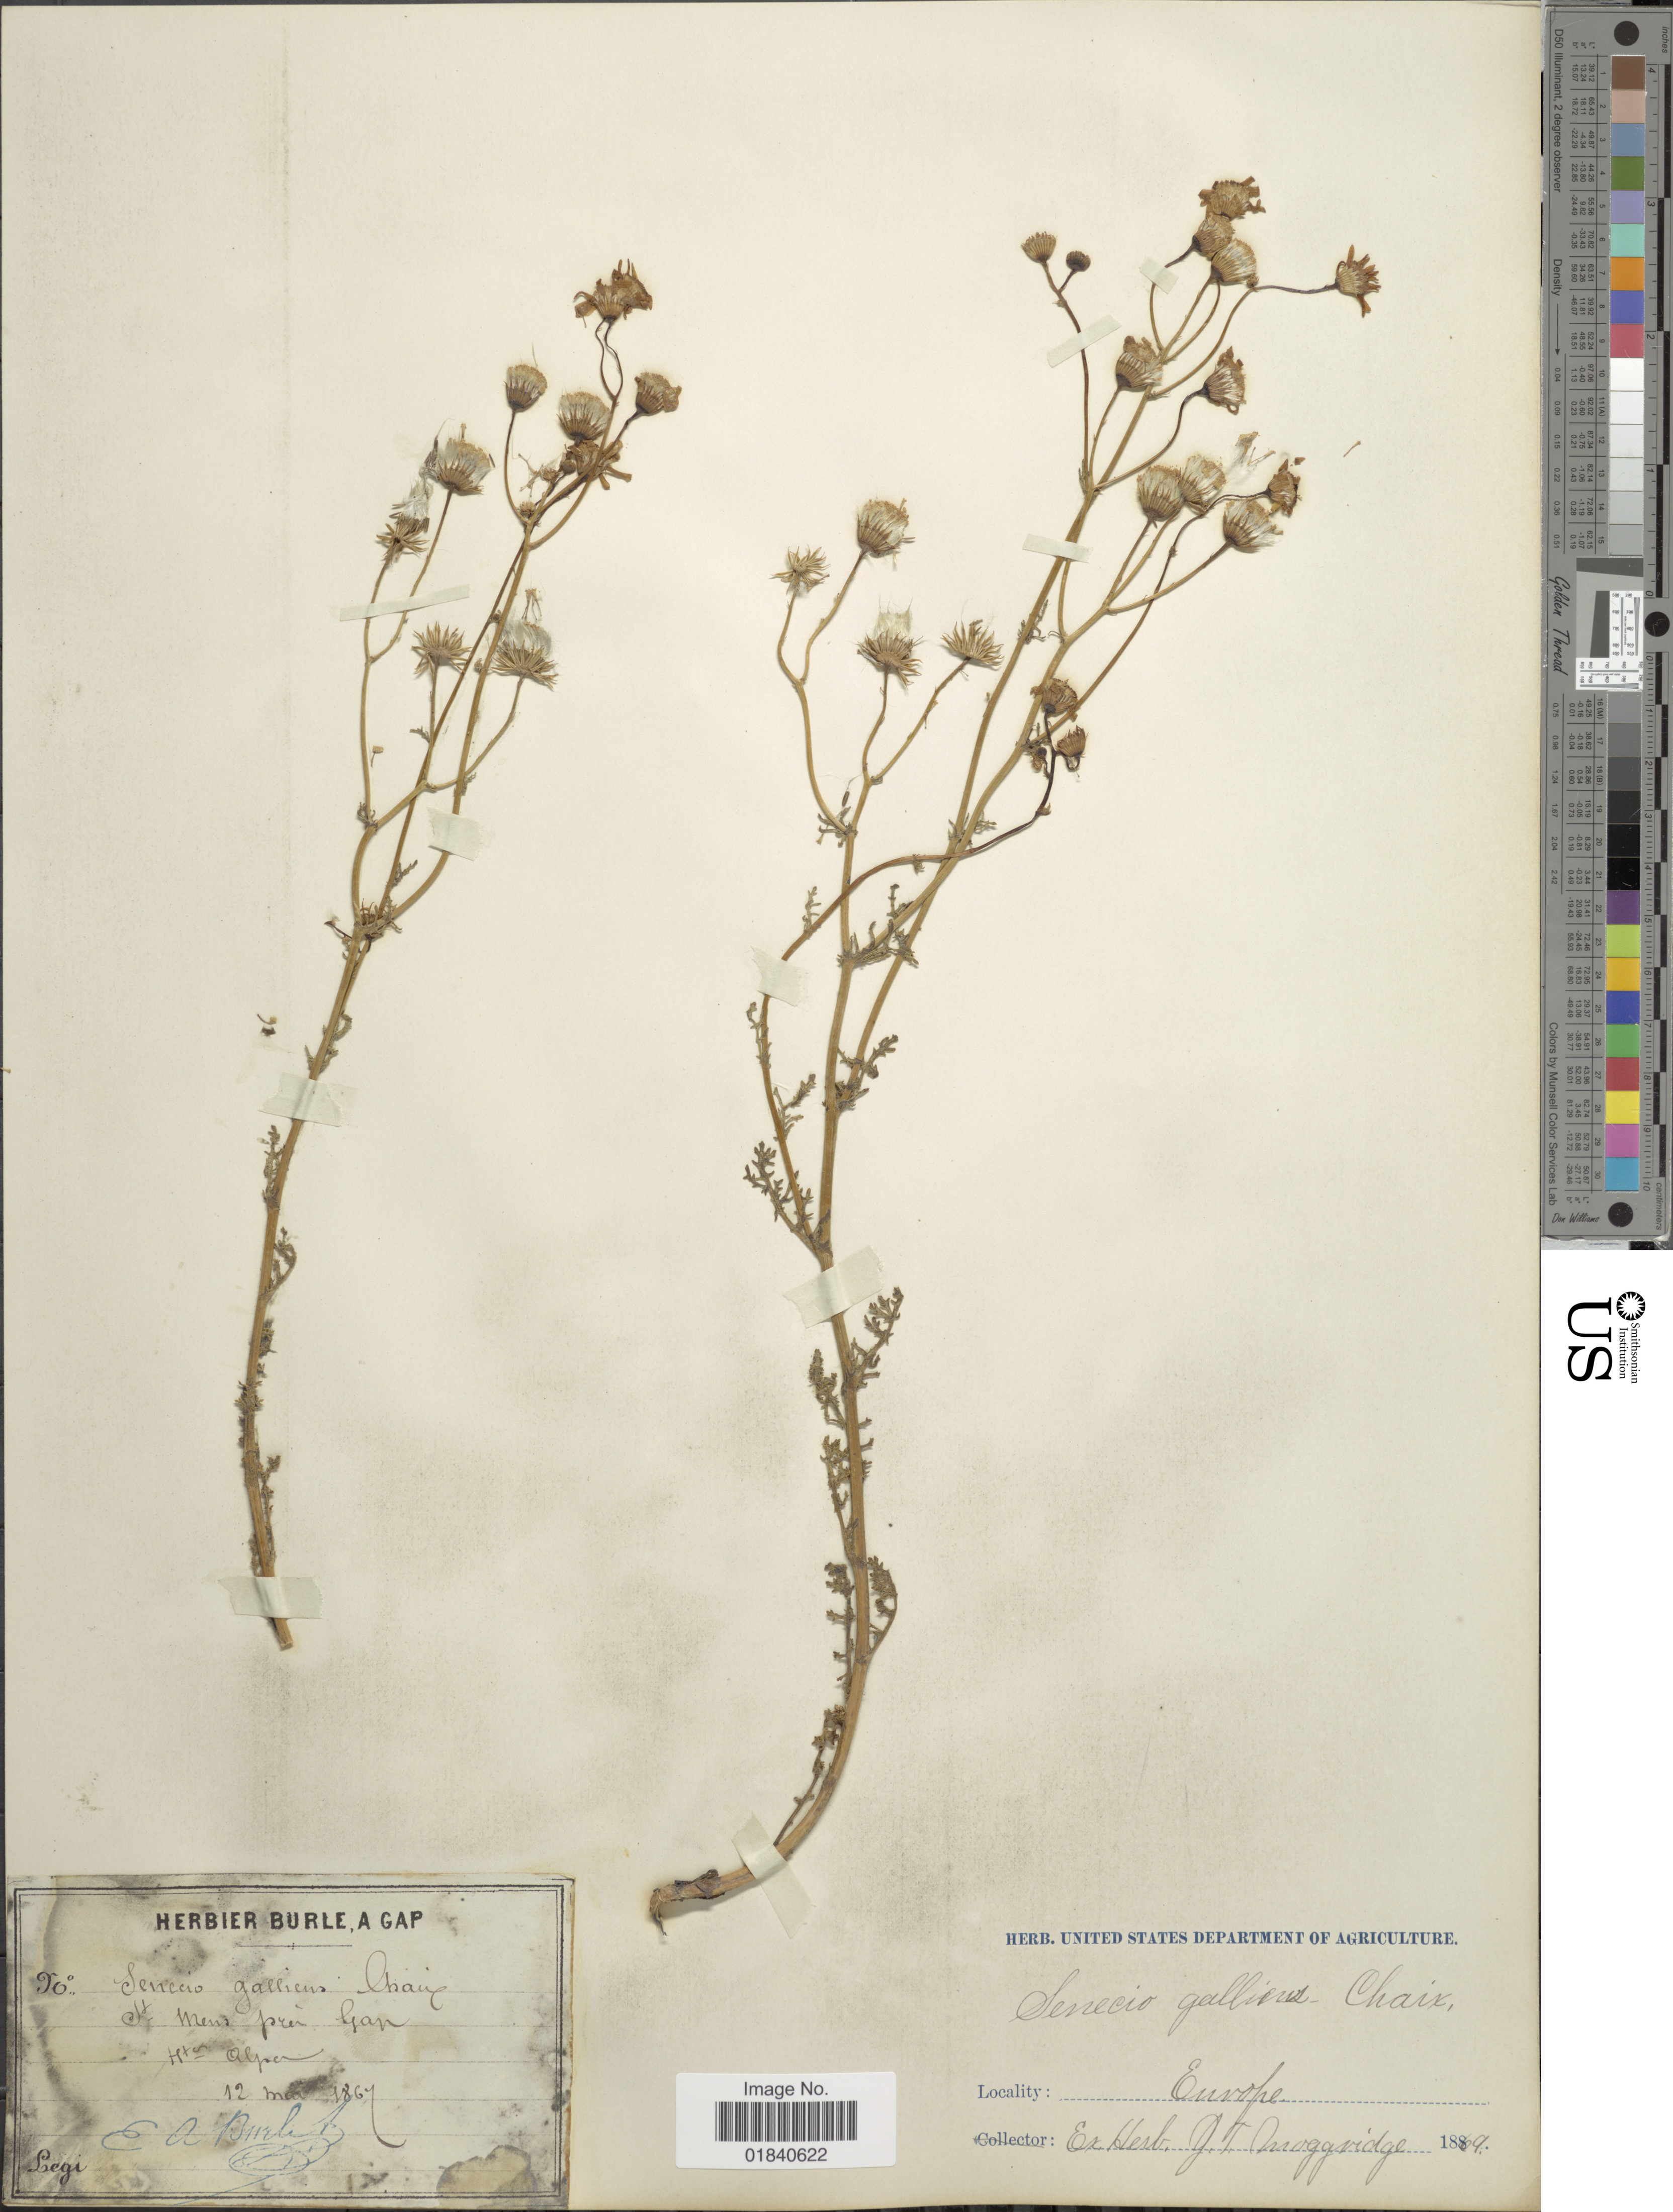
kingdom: Plantae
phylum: Tracheophyta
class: Magnoliopsida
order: Asterales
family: Asteraceae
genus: Senecio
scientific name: Senecio gallicus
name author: Vill. ex Chaix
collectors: E. Burle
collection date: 1867-05-12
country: France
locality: St mens pres Gap Hta Alpen, Europe